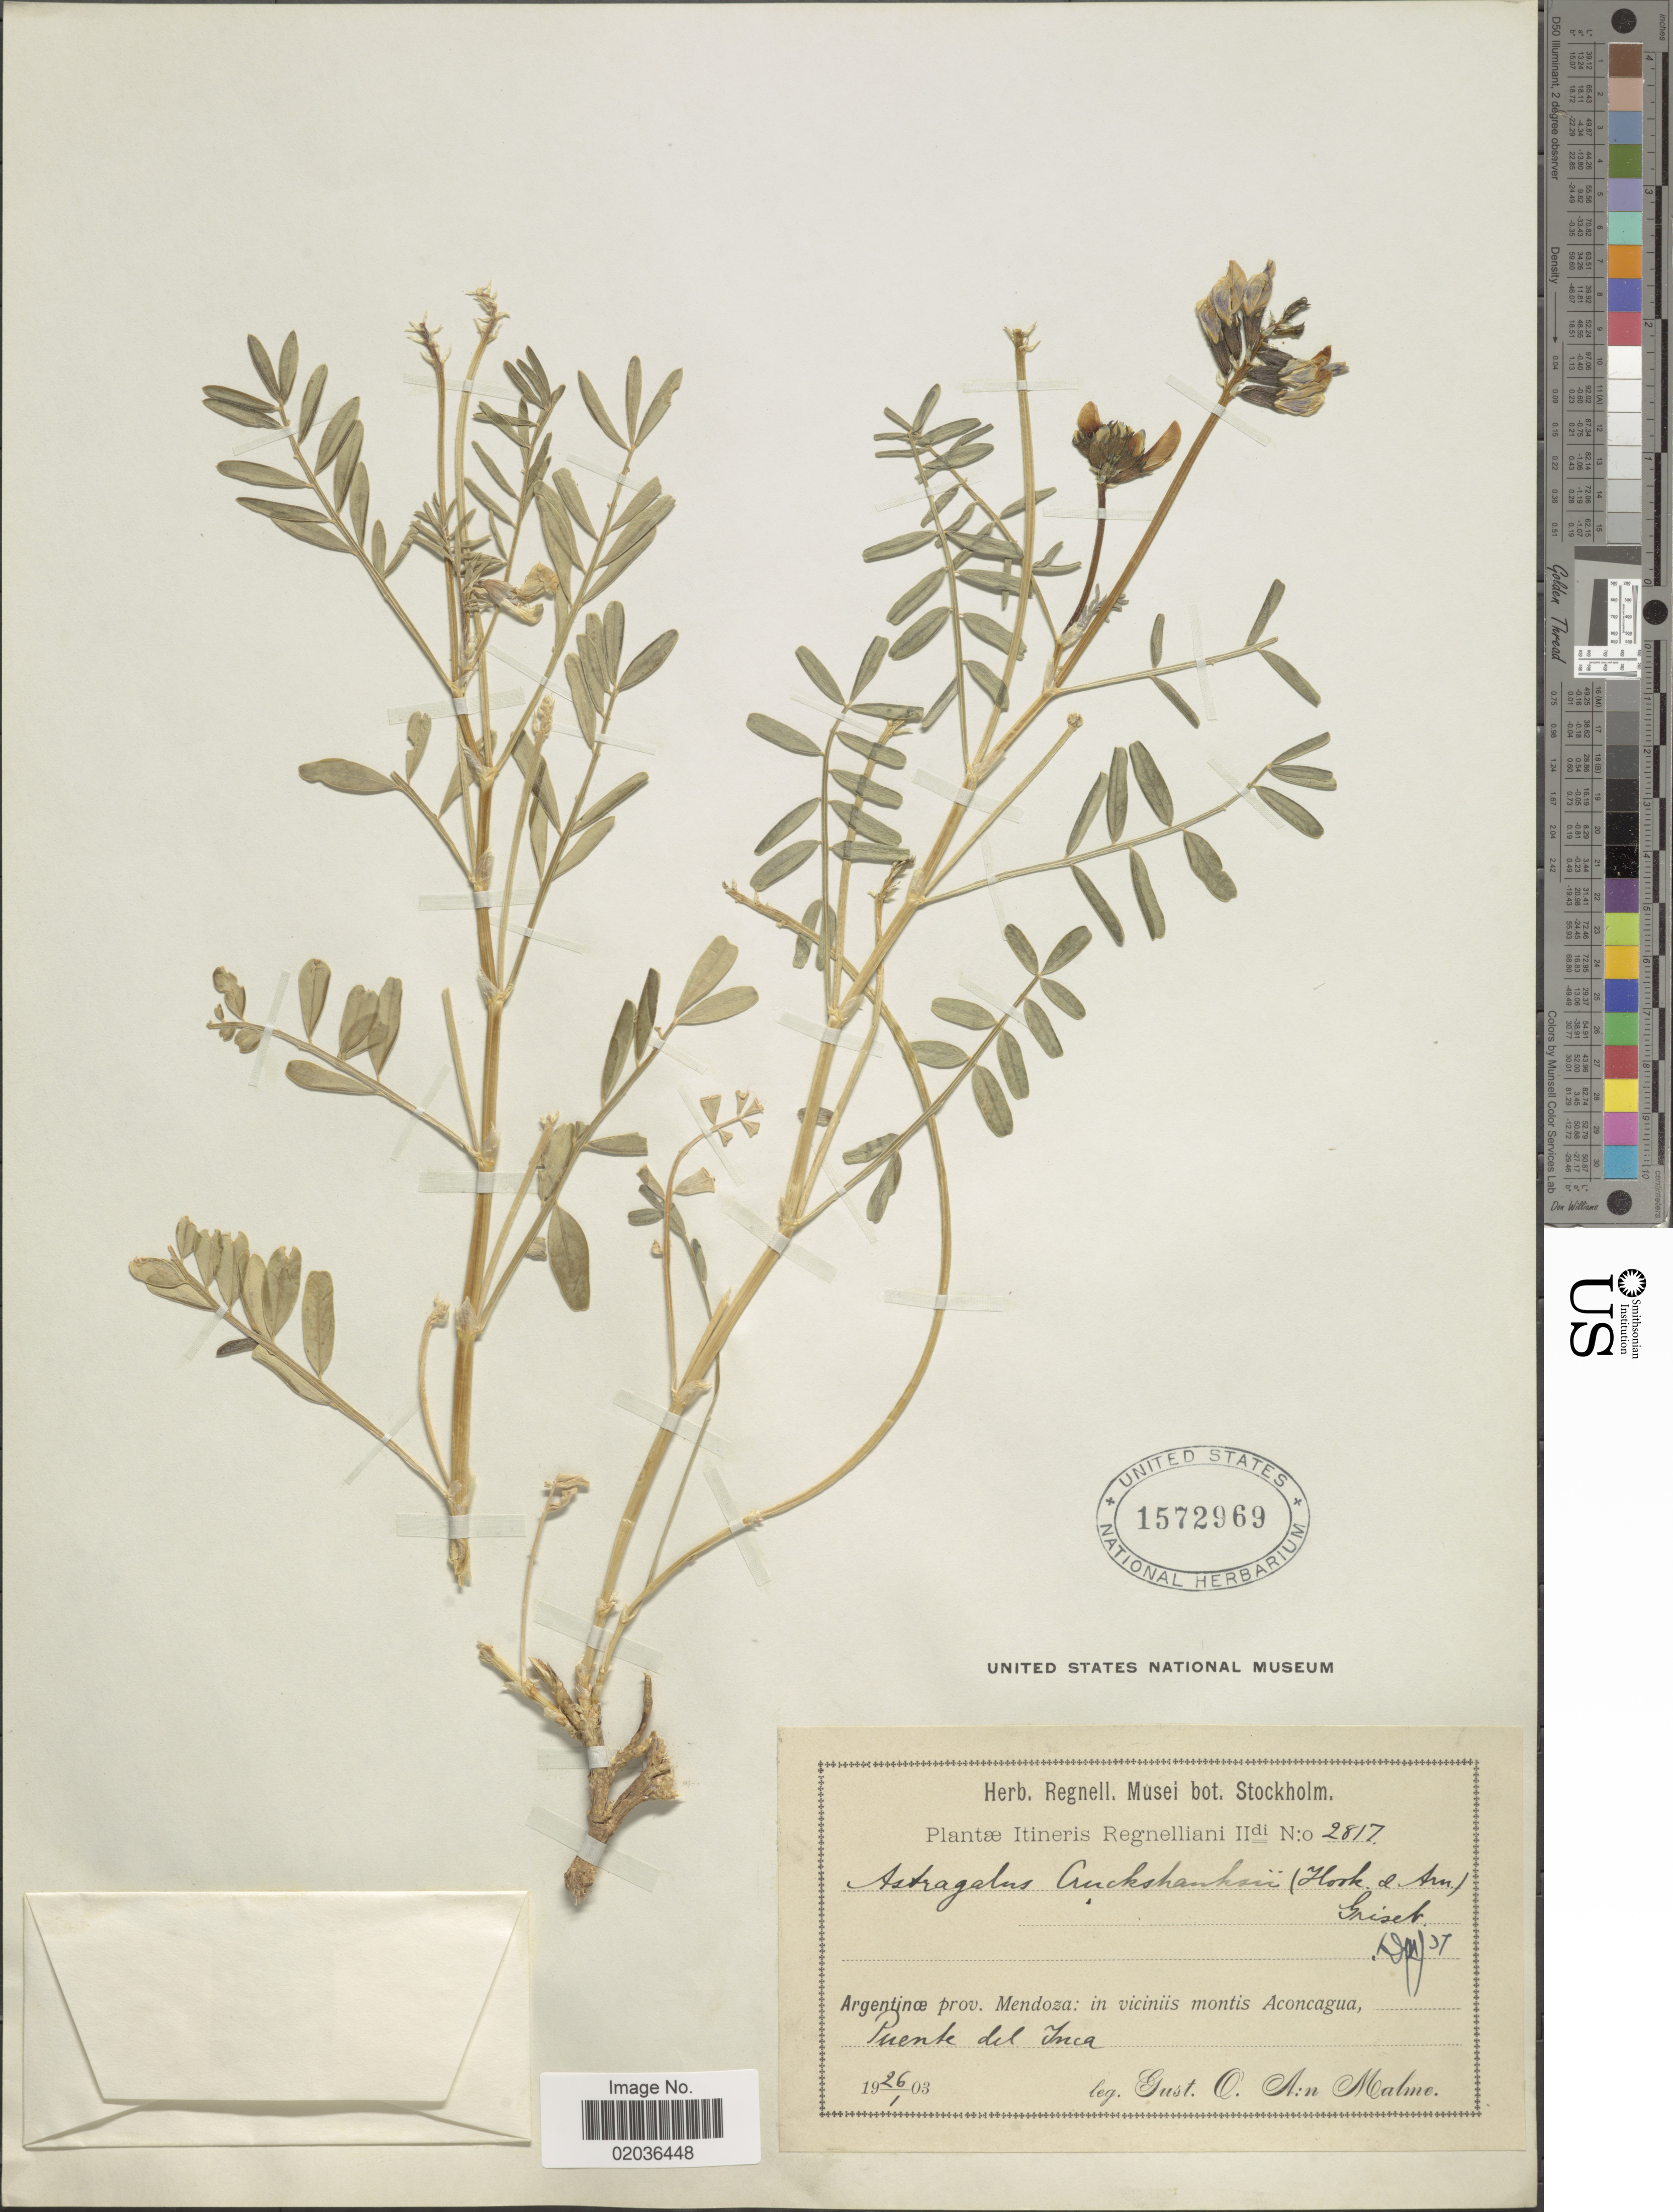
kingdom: Plantae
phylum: Tracheophyta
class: Magnoliopsida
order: Fabales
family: Fabaceae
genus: Astragalus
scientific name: Astragalus cruckshanksii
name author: (Hook. & Arn.) Griseb.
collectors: G. O. A. Malme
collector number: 2817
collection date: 1903-01-26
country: Argentina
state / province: Mendoza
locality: Prov. Mendoza: in viciniis montis Aconcagua, Puenta del Inca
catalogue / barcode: US 1572969